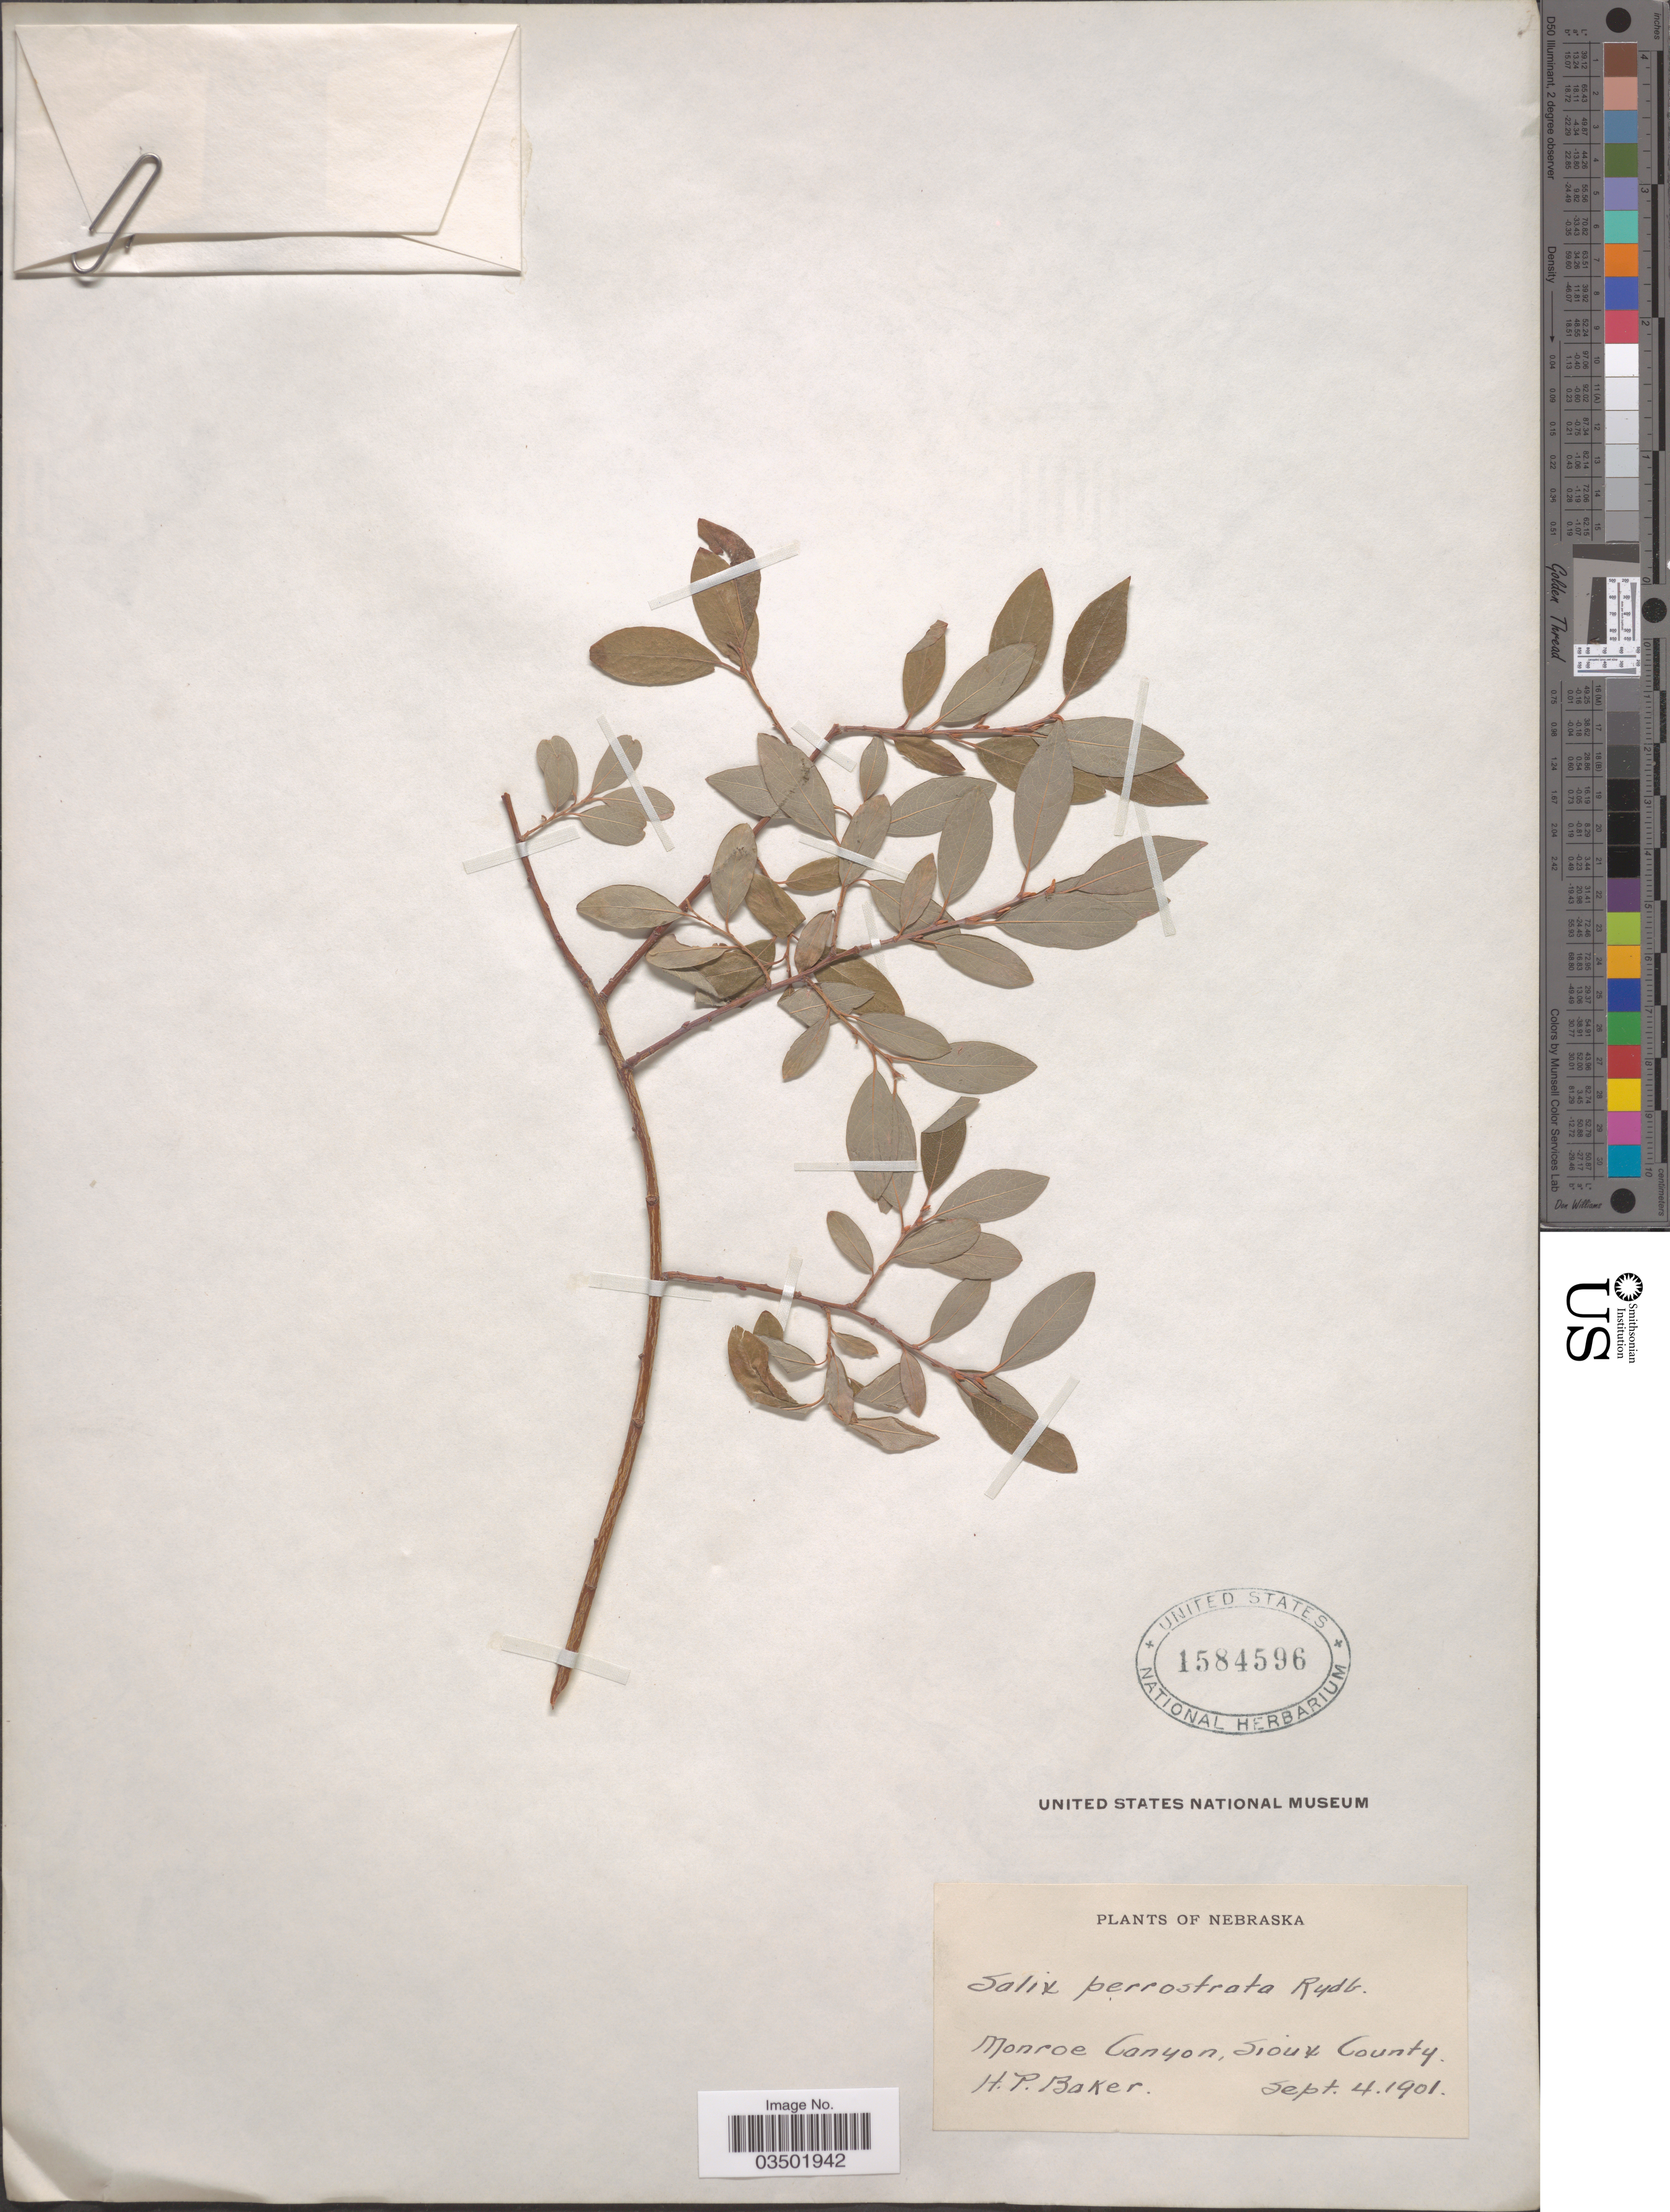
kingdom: Plantae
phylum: Tracheophyta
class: Magnoliopsida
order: Malpighiales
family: Salicaceae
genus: Salix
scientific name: Salix perrostrata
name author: Rydb.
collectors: H. P. Baker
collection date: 1901-09-04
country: United States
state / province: Nebraska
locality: Monroe Canyon, Sioux County.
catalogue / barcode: US 1584596